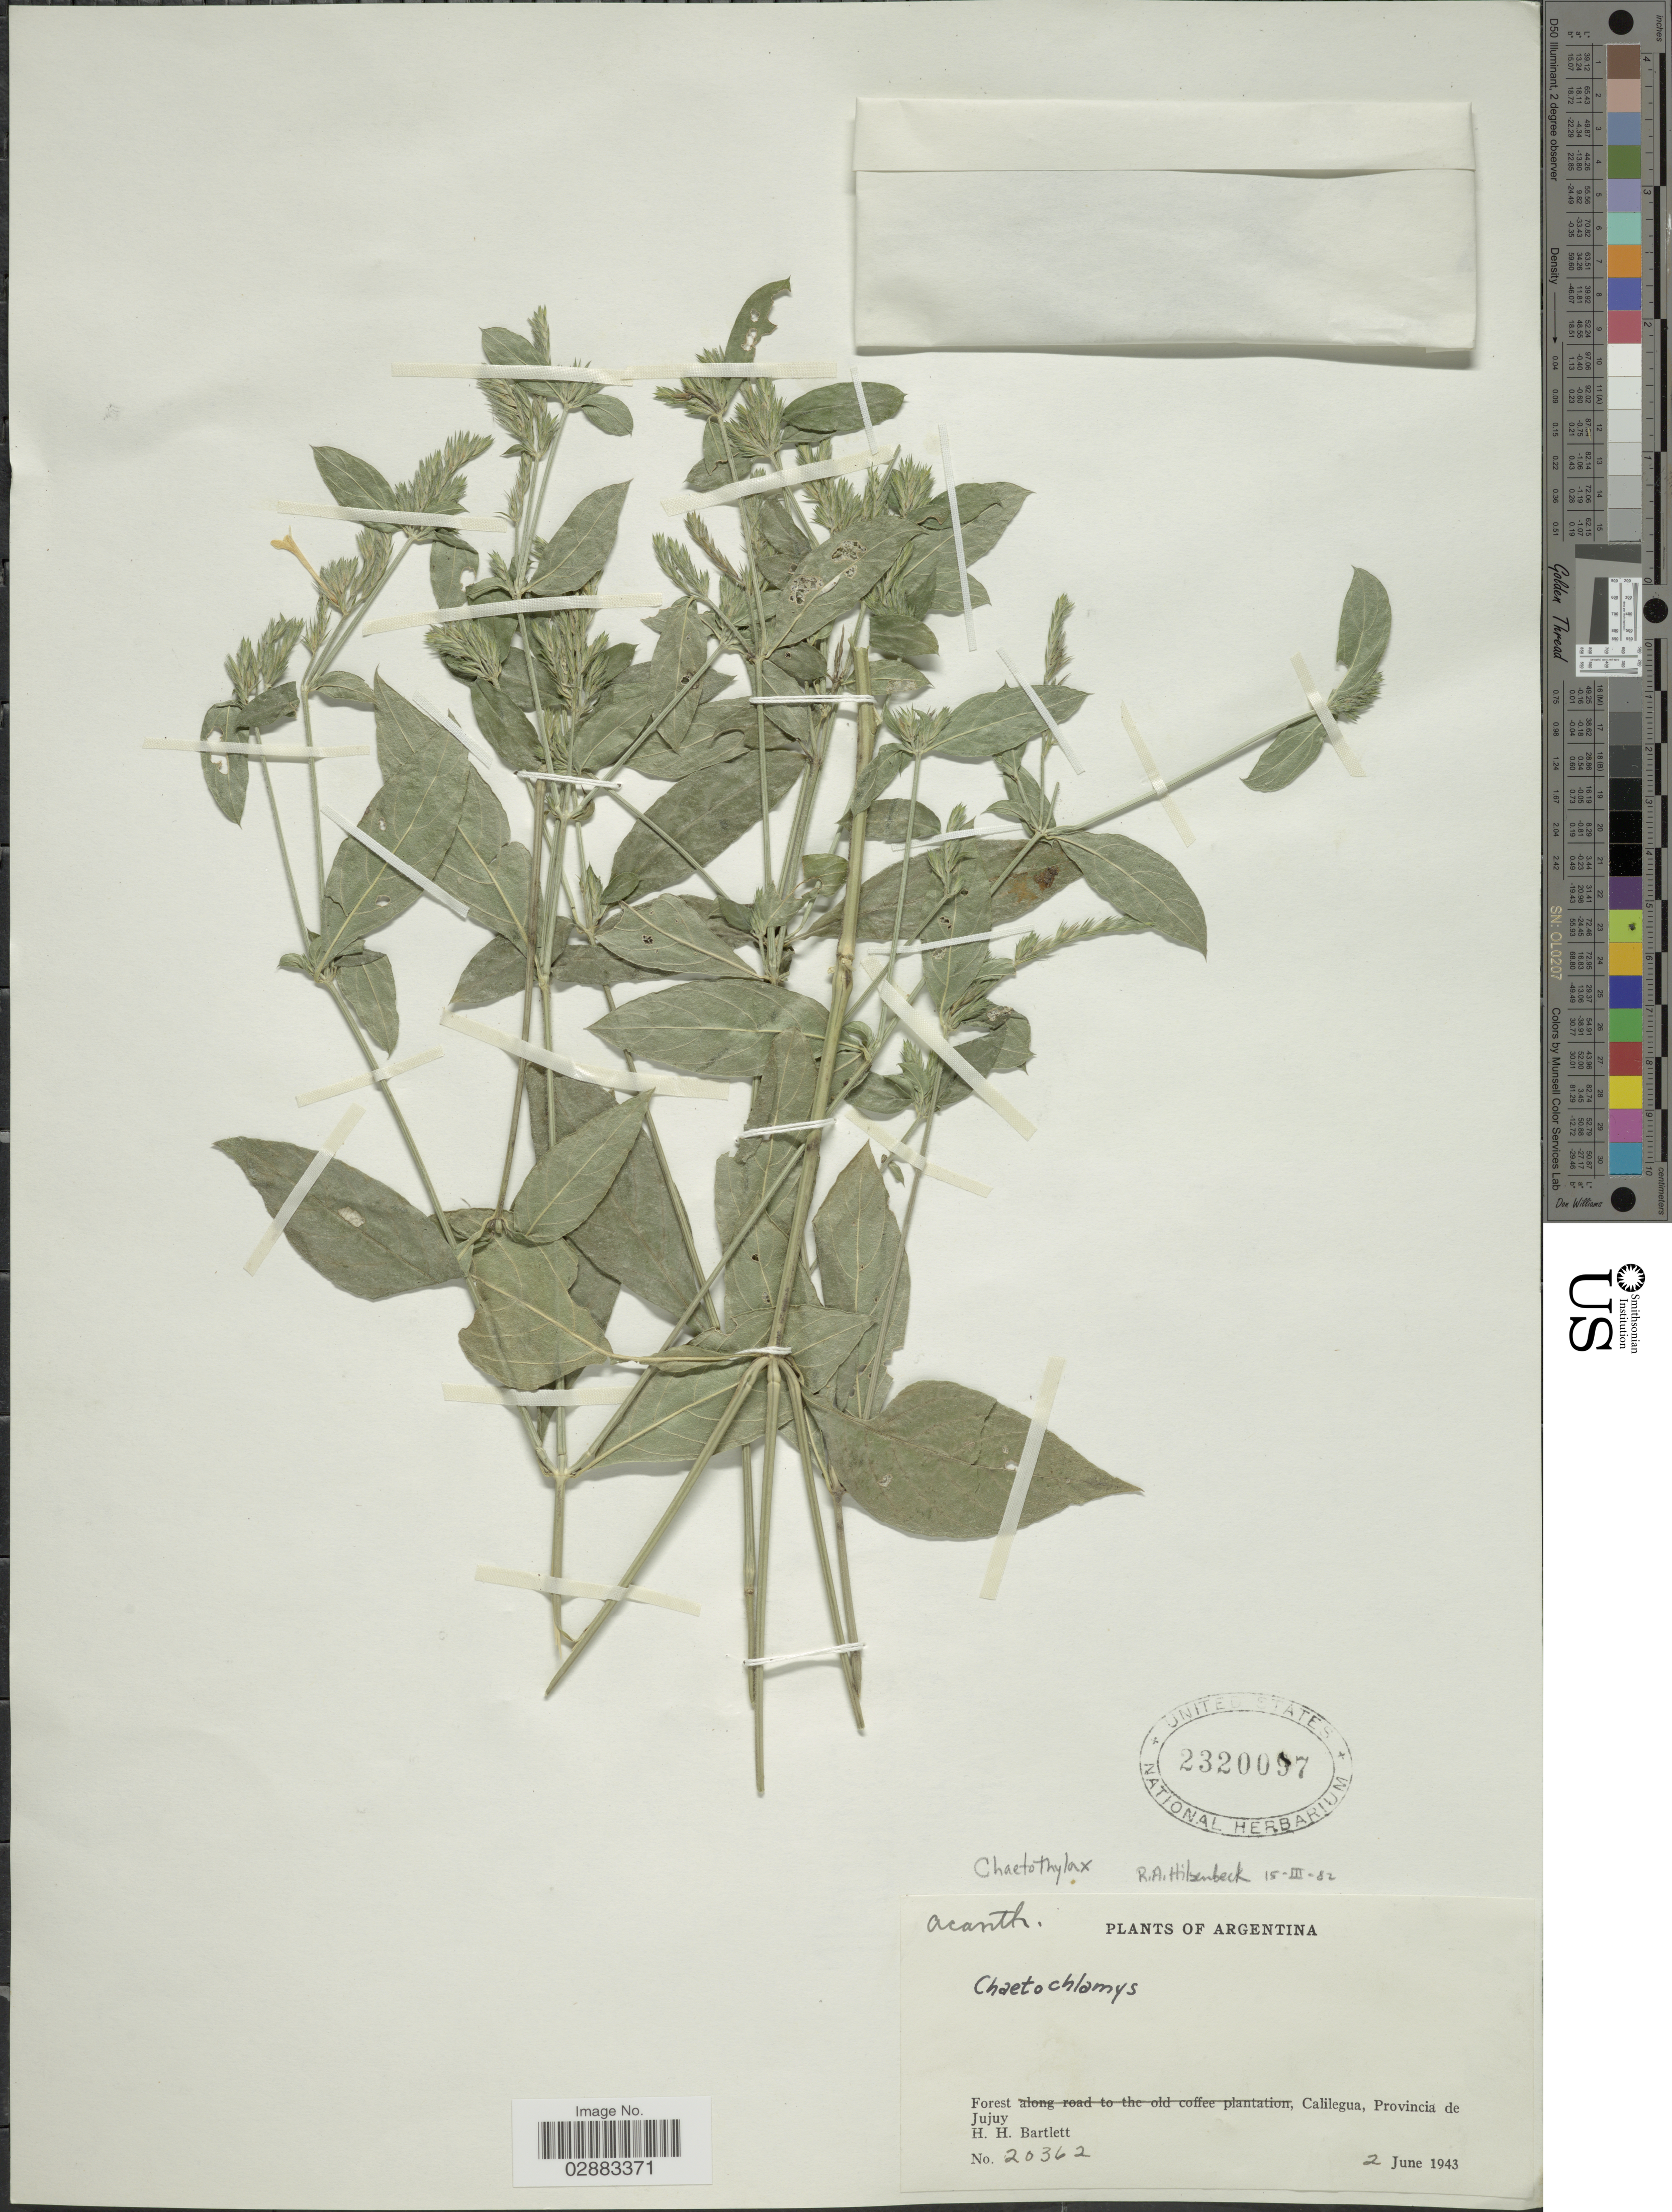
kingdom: Plantae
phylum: Tracheophyta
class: Magnoliopsida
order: Lamiales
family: Acanthaceae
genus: Justicia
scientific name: Justicia goudotii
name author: V.A.W. Graham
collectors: H. H. Bartlett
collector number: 20362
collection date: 1943-06-02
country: Argentina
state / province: Jujuy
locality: Forest, Calilegua.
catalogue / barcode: US 2320097